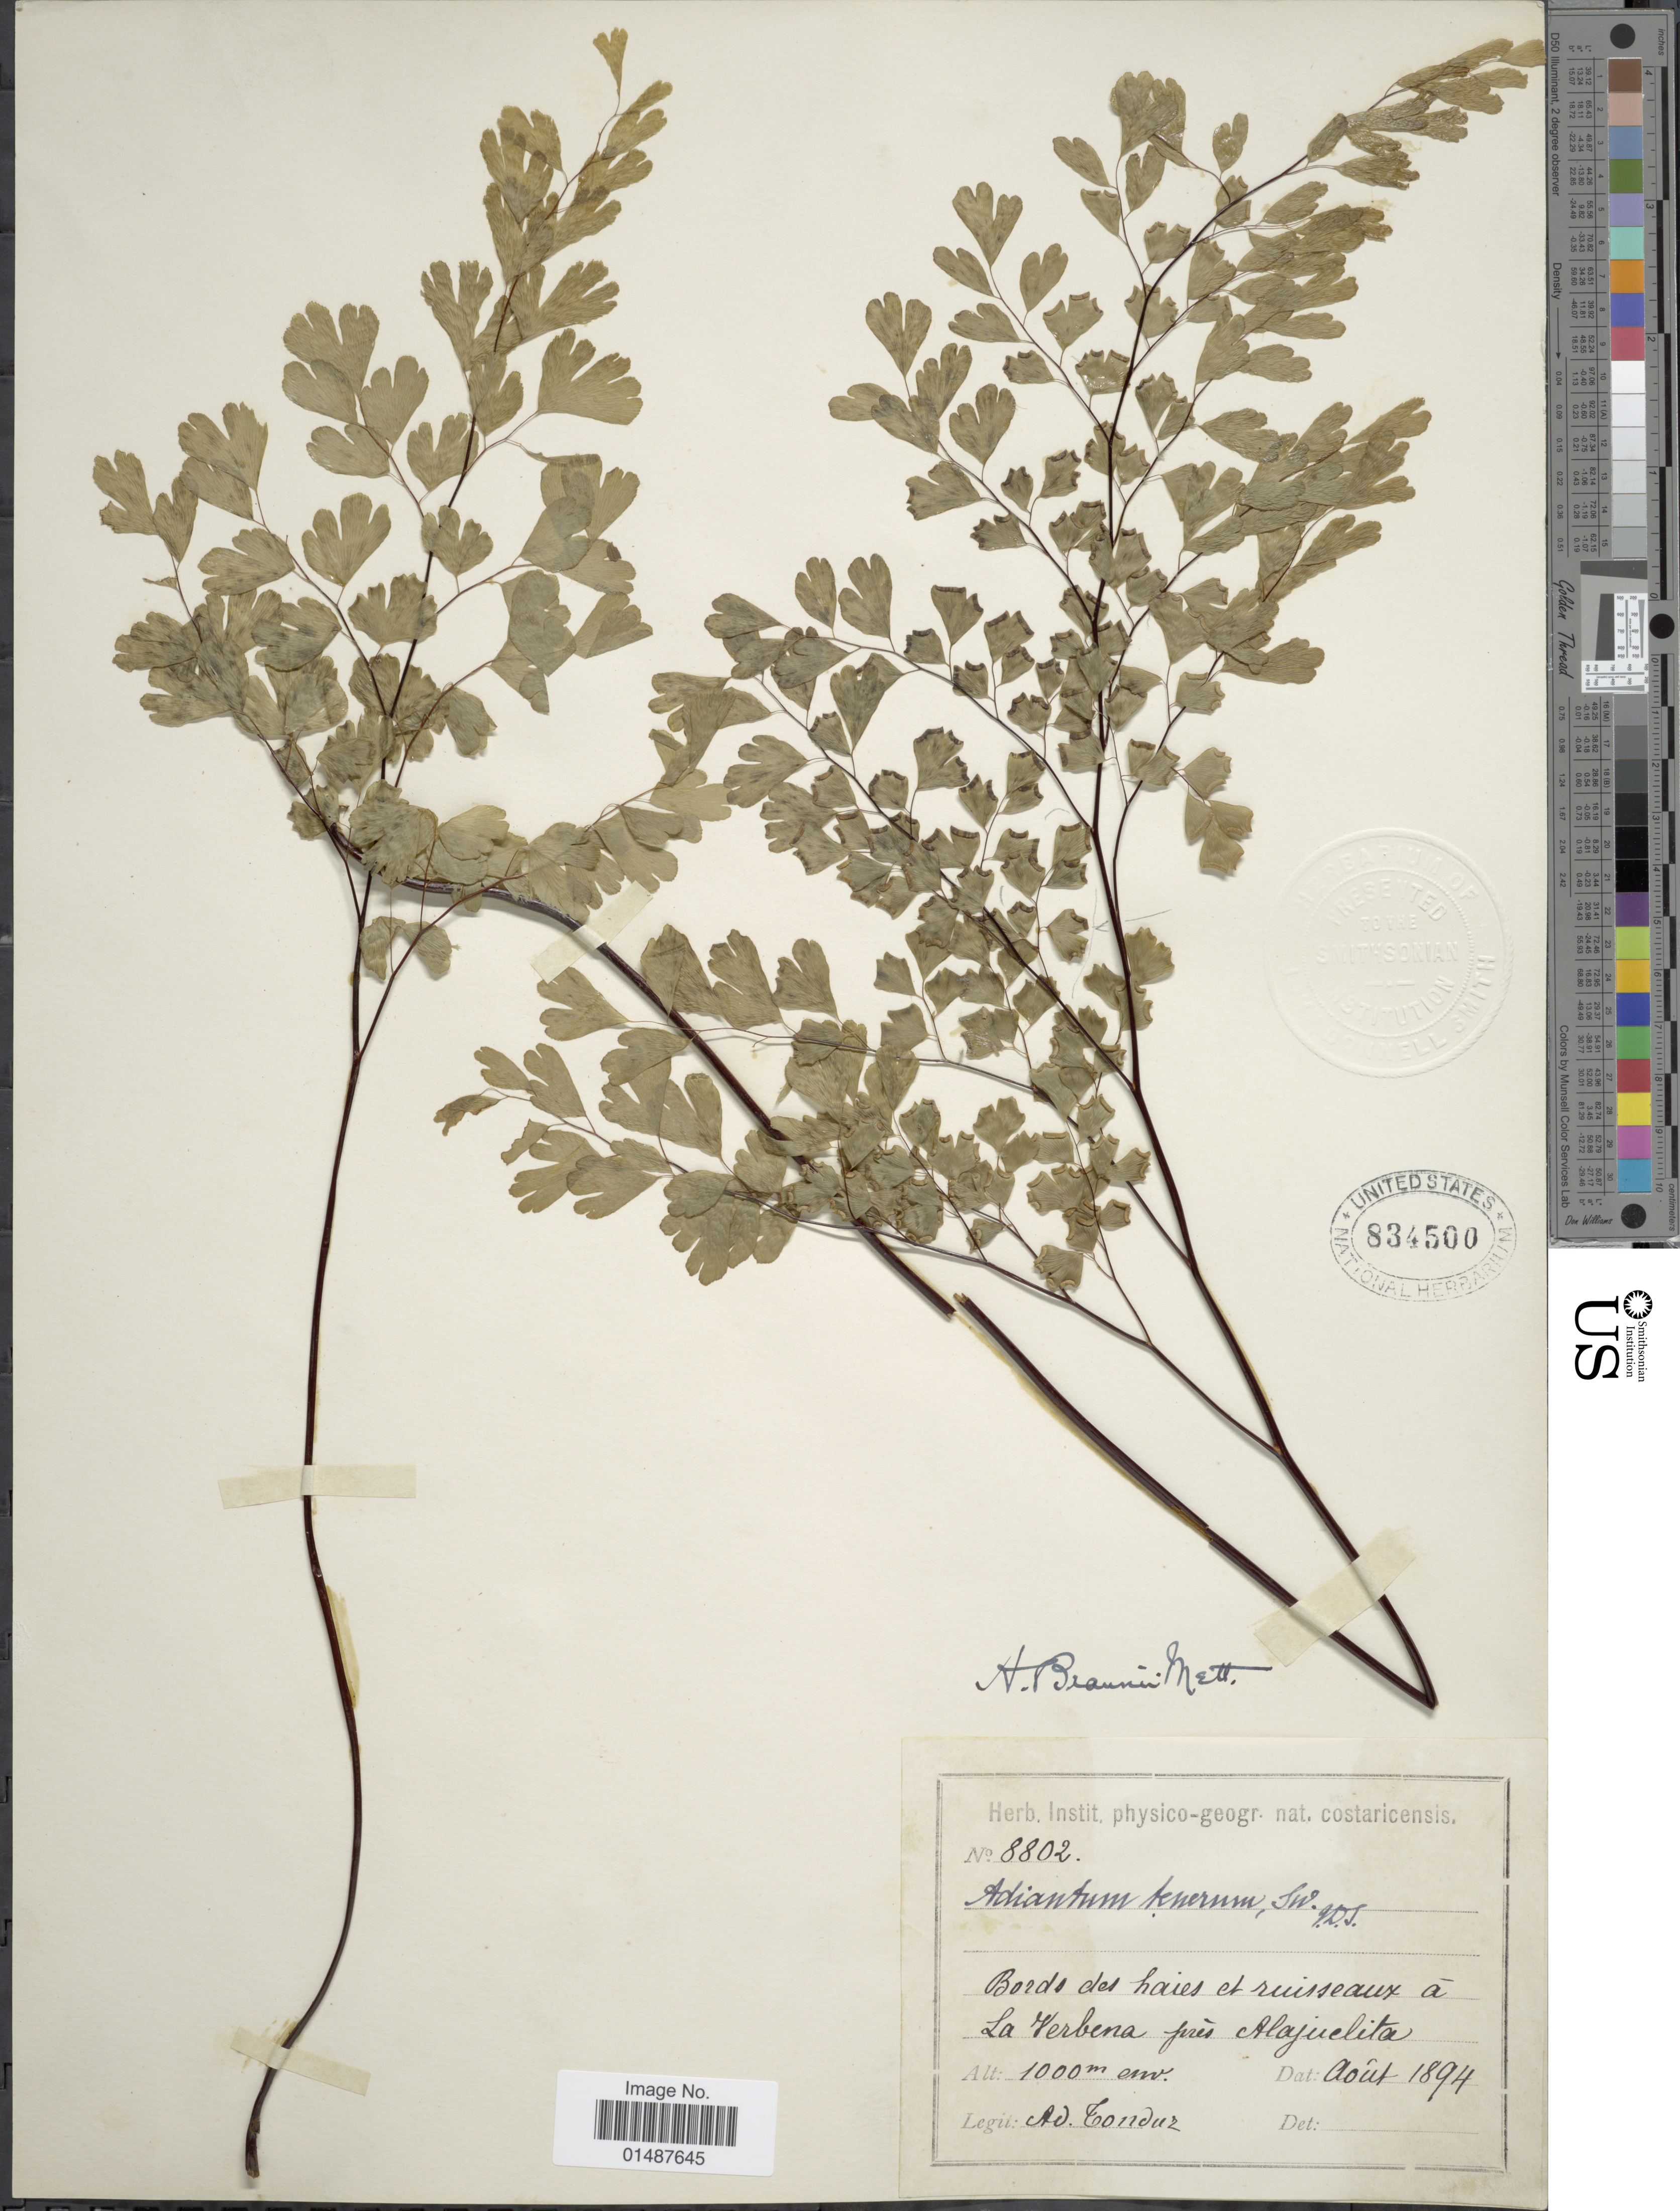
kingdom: Plantae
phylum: Tracheophyta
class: Polypodiopsida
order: Polypodiales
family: Pteridaceae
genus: Adiantum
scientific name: Adiantum braunii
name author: Mett. ex Kuhn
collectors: A. Tonduz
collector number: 8802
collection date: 1894-08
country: Costa Rica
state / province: Alajuela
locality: Bords de haies et ruisseaux a La Verbena Pres Alajuela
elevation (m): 1000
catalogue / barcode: US 834500